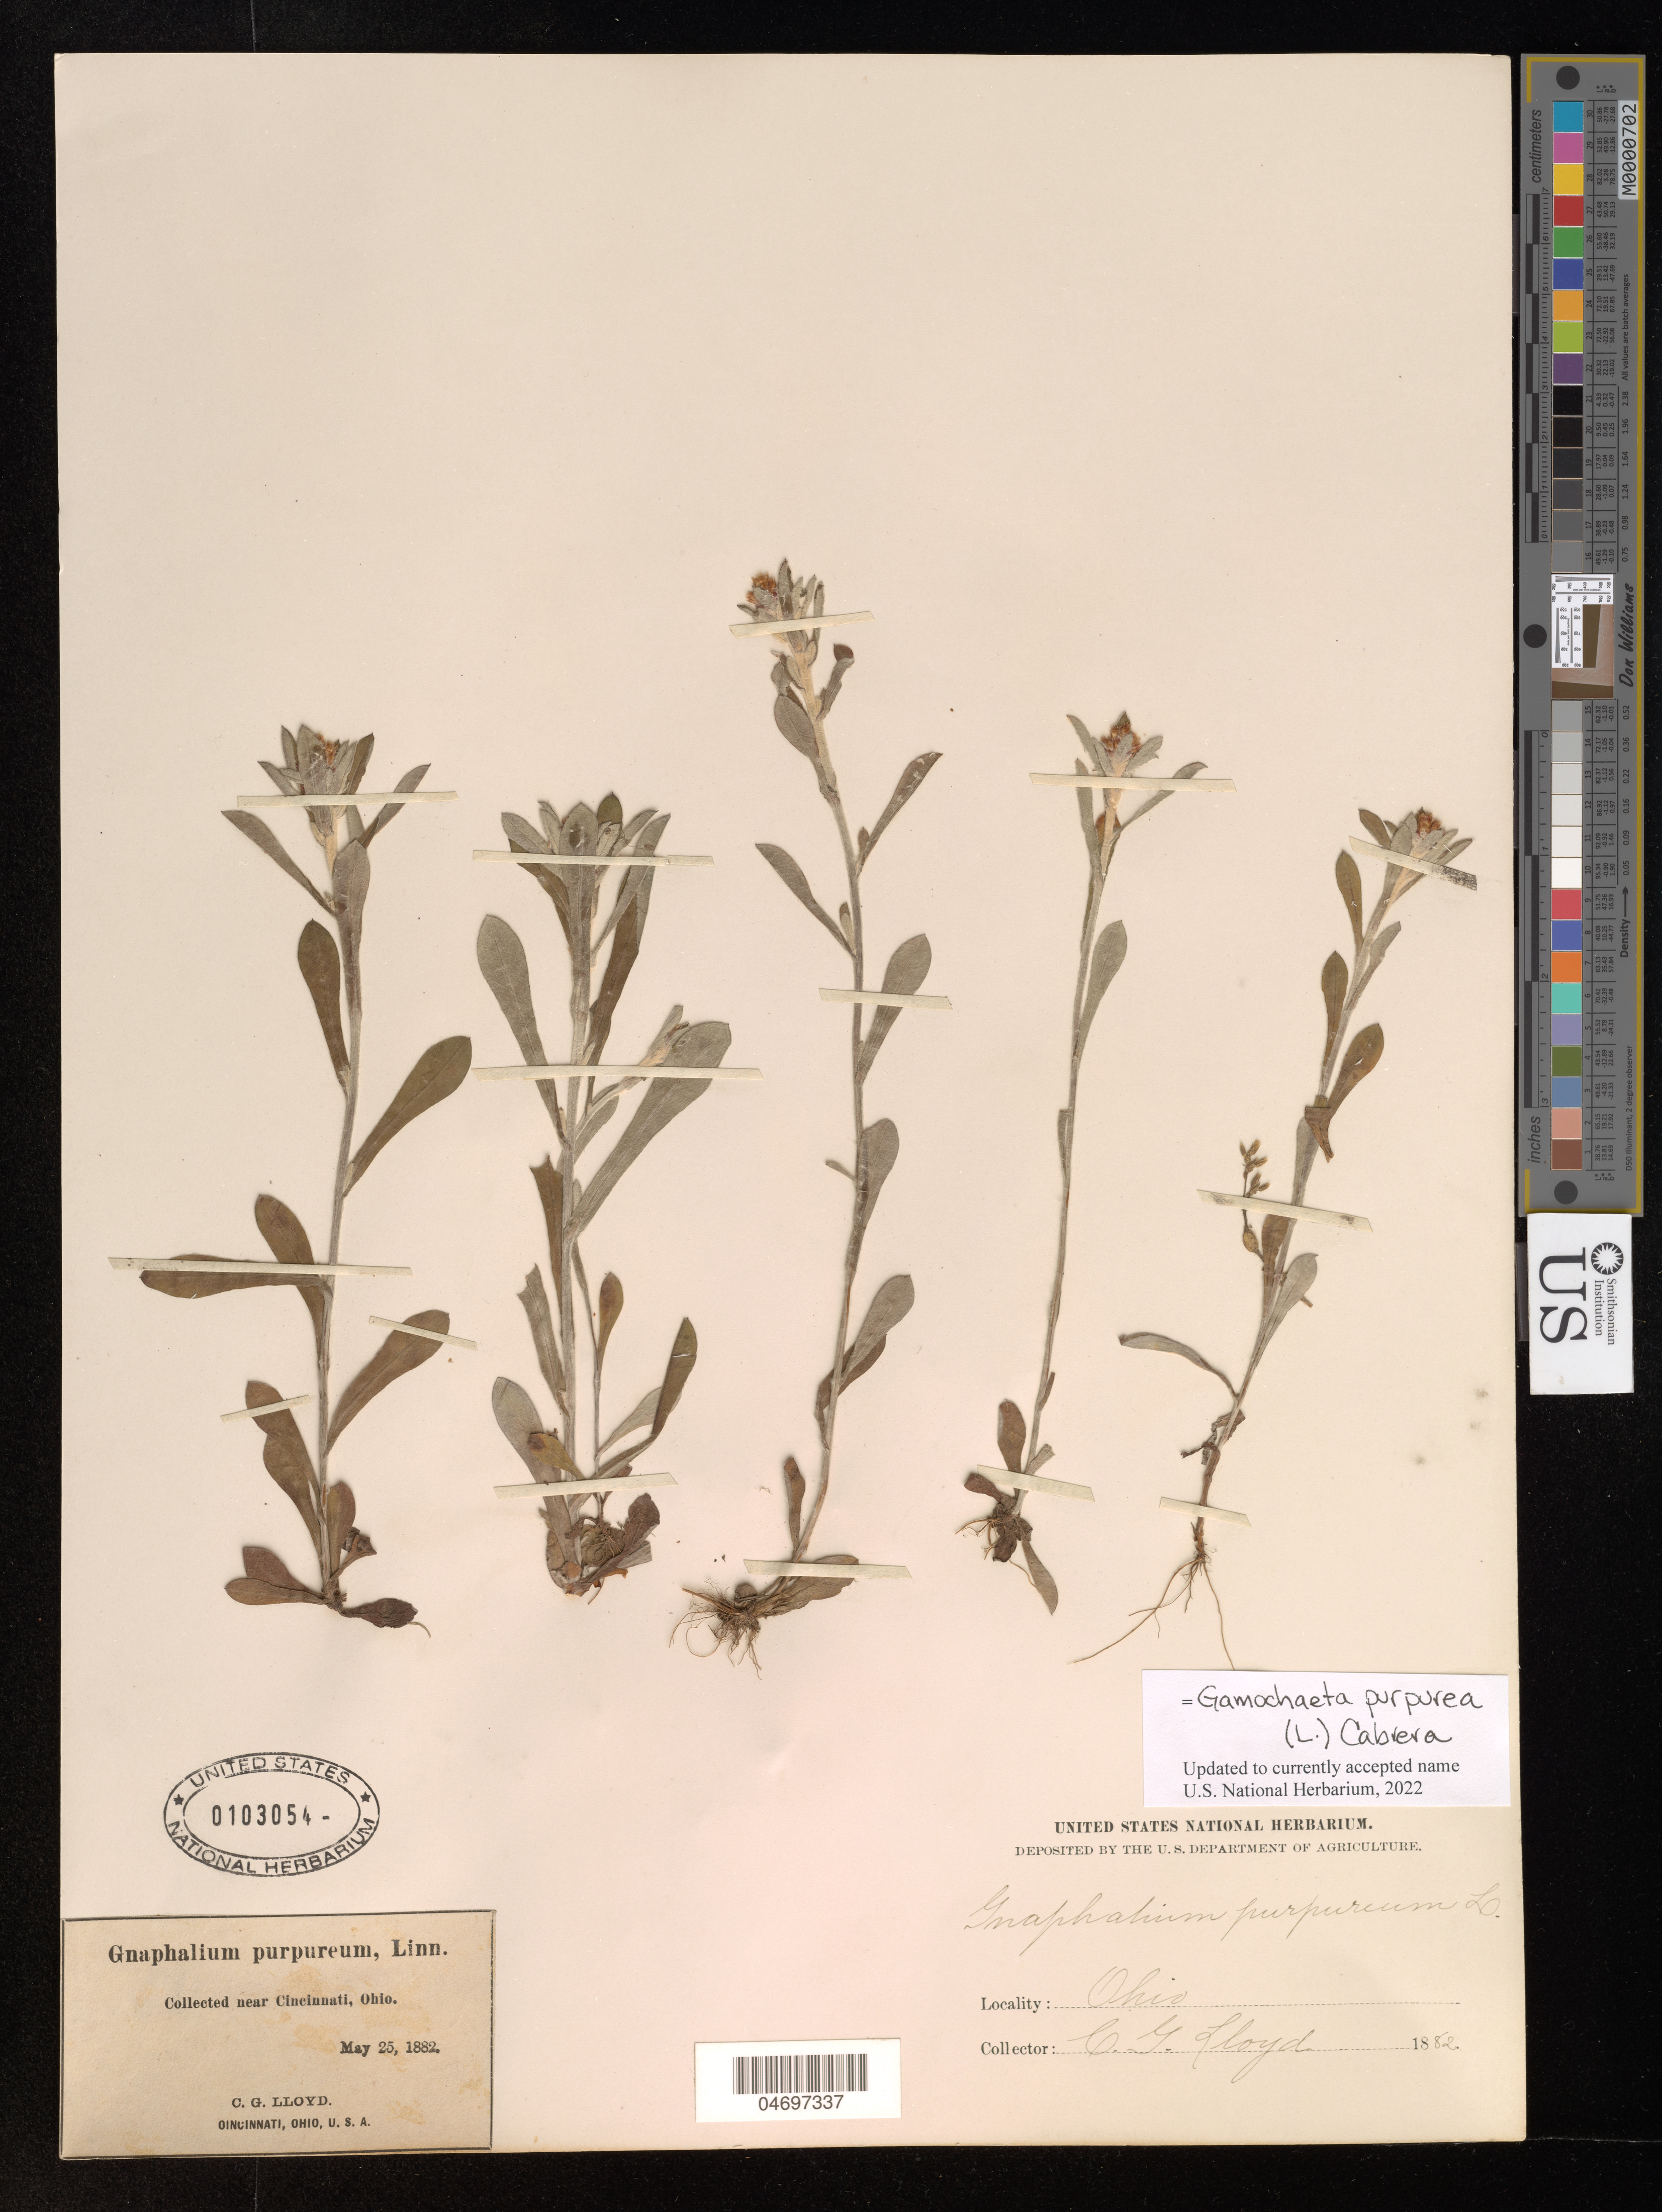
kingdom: Plantae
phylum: Tracheophyta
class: Magnoliopsida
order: Asterales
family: Asteraceae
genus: Gamochaeta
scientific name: Gamochaeta purpurea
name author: (L.) Cabrera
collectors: C. G. Lloyd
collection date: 1882-05-25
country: United States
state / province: Ohio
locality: Near Cincinnati.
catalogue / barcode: US 103054